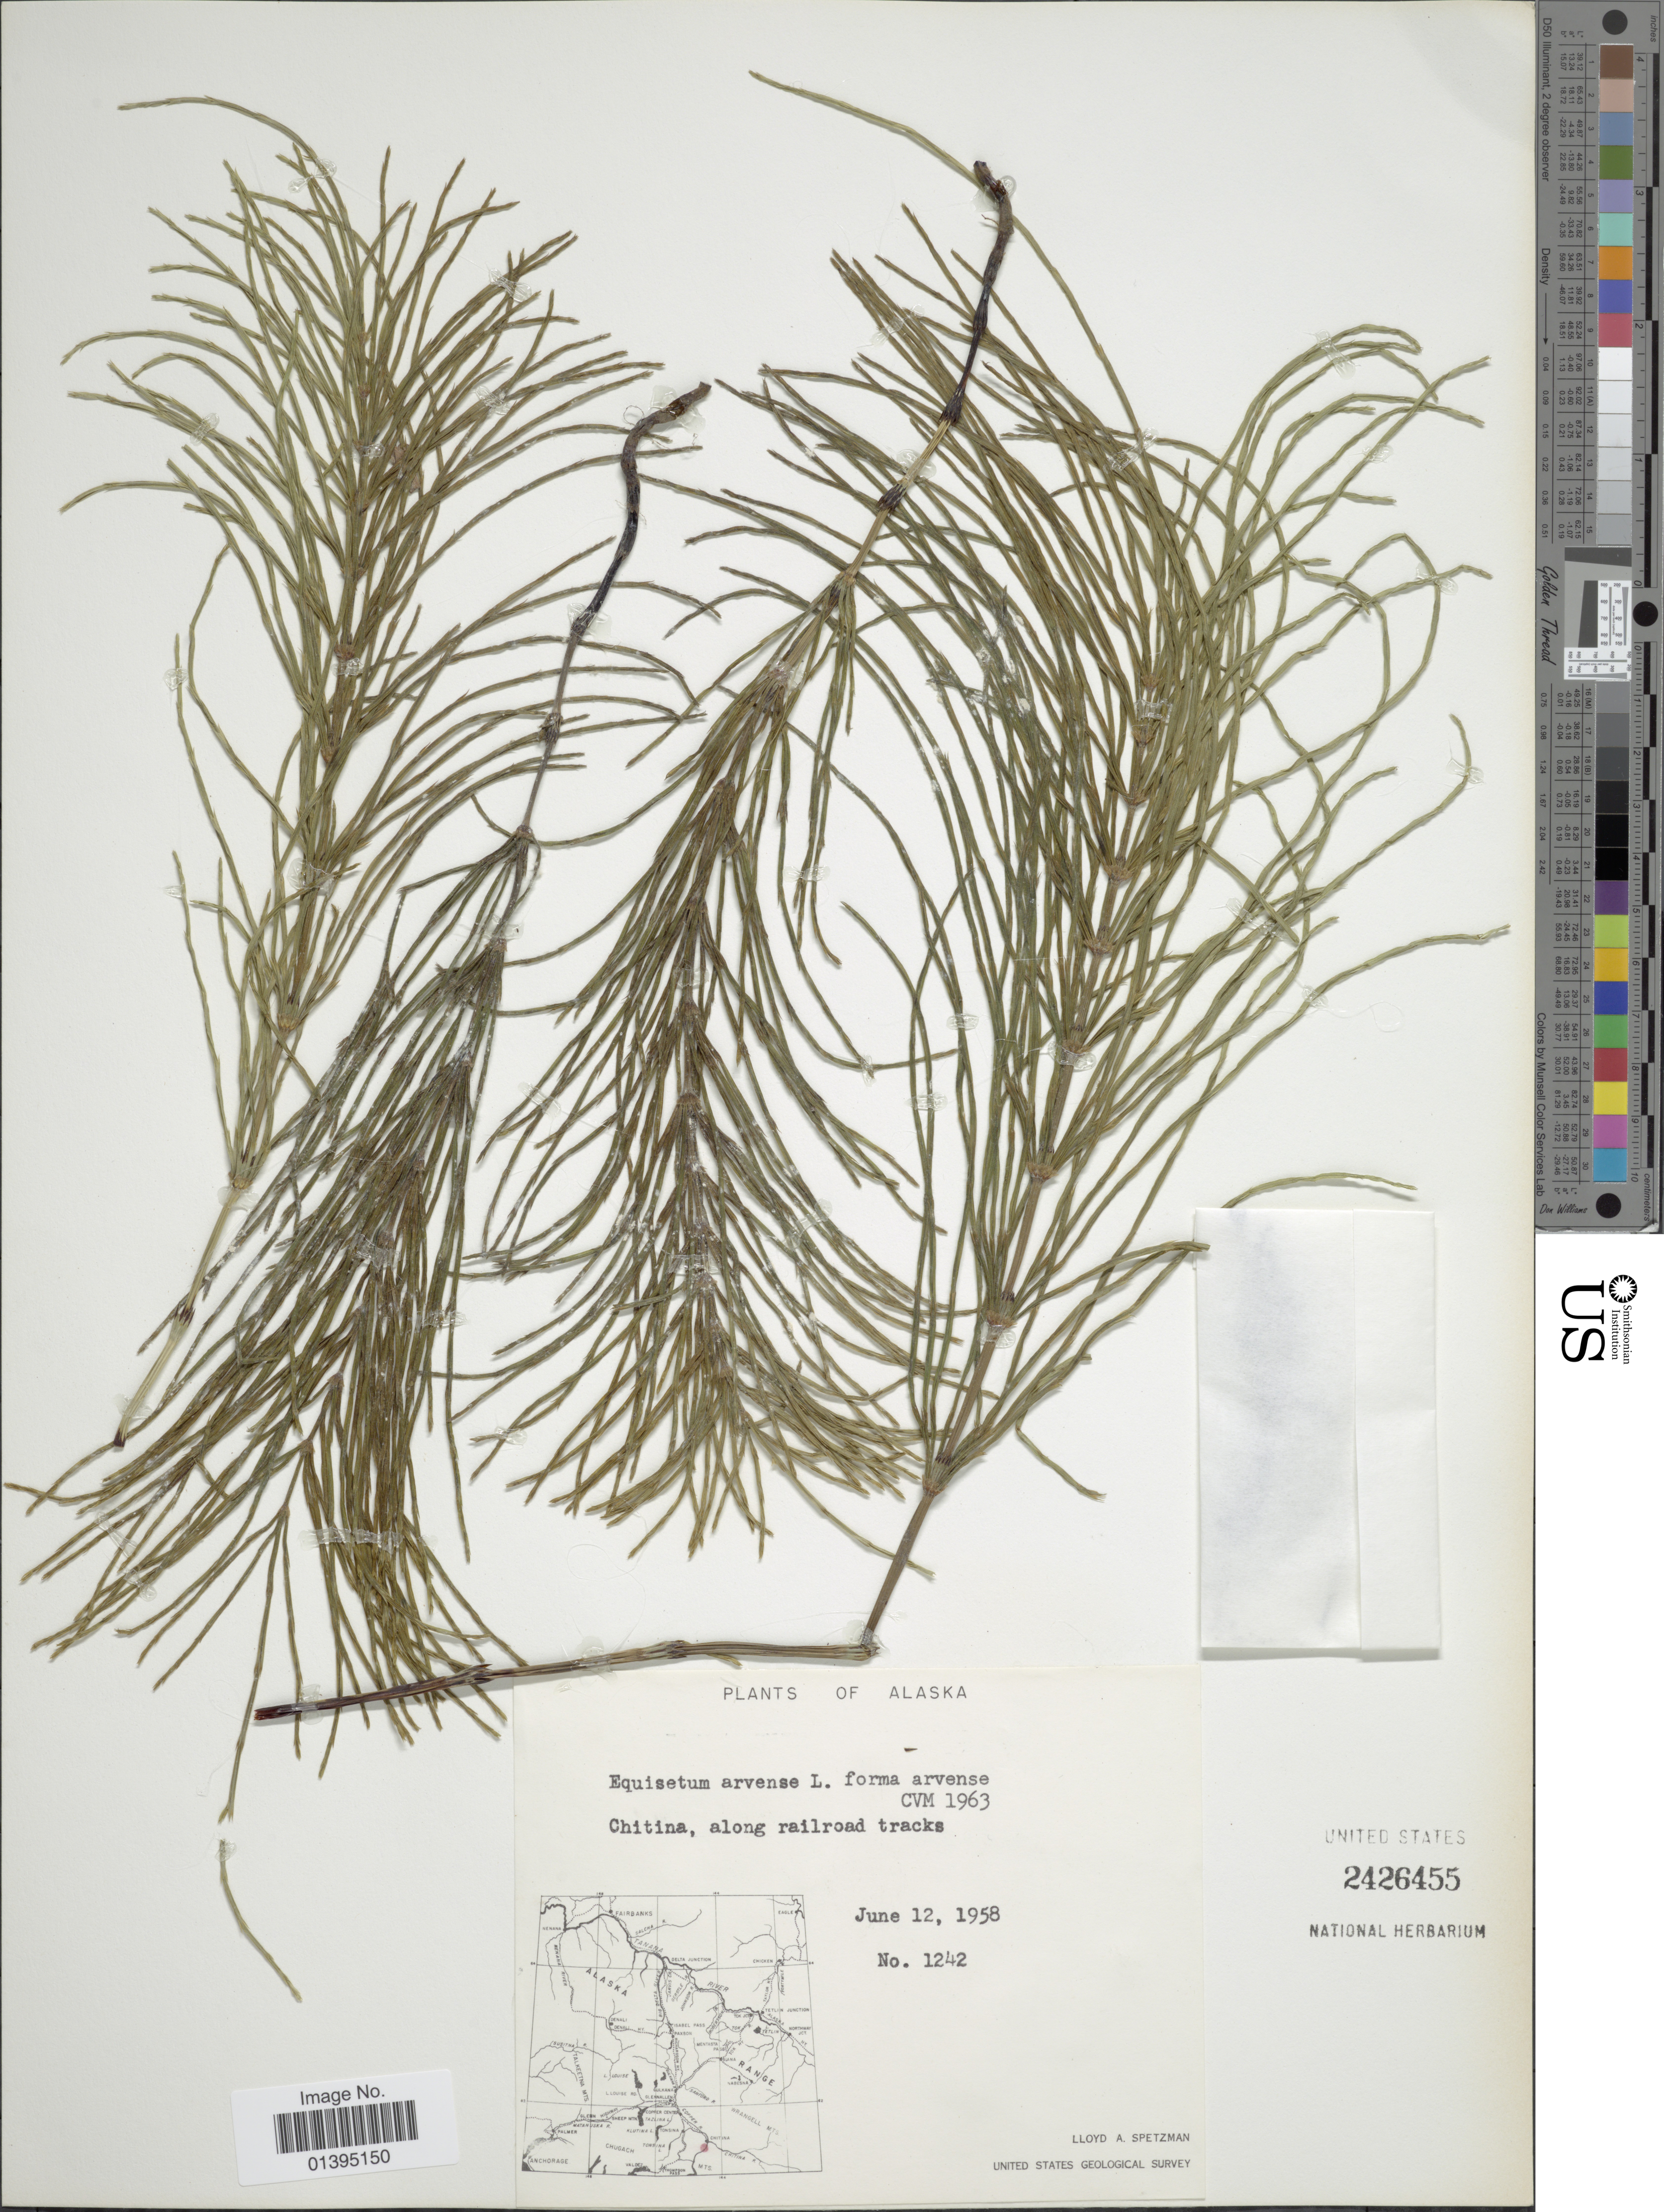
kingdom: Plantae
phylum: Tracheophyta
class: Polypodiopsida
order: Equisetales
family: Equisetaceae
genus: Equisetum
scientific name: Equisetum arvense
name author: L.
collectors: L. Spetzman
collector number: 1242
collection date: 1958-06-12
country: United States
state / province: Alaska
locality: Chitina, along railroad tracks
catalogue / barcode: US 2426455